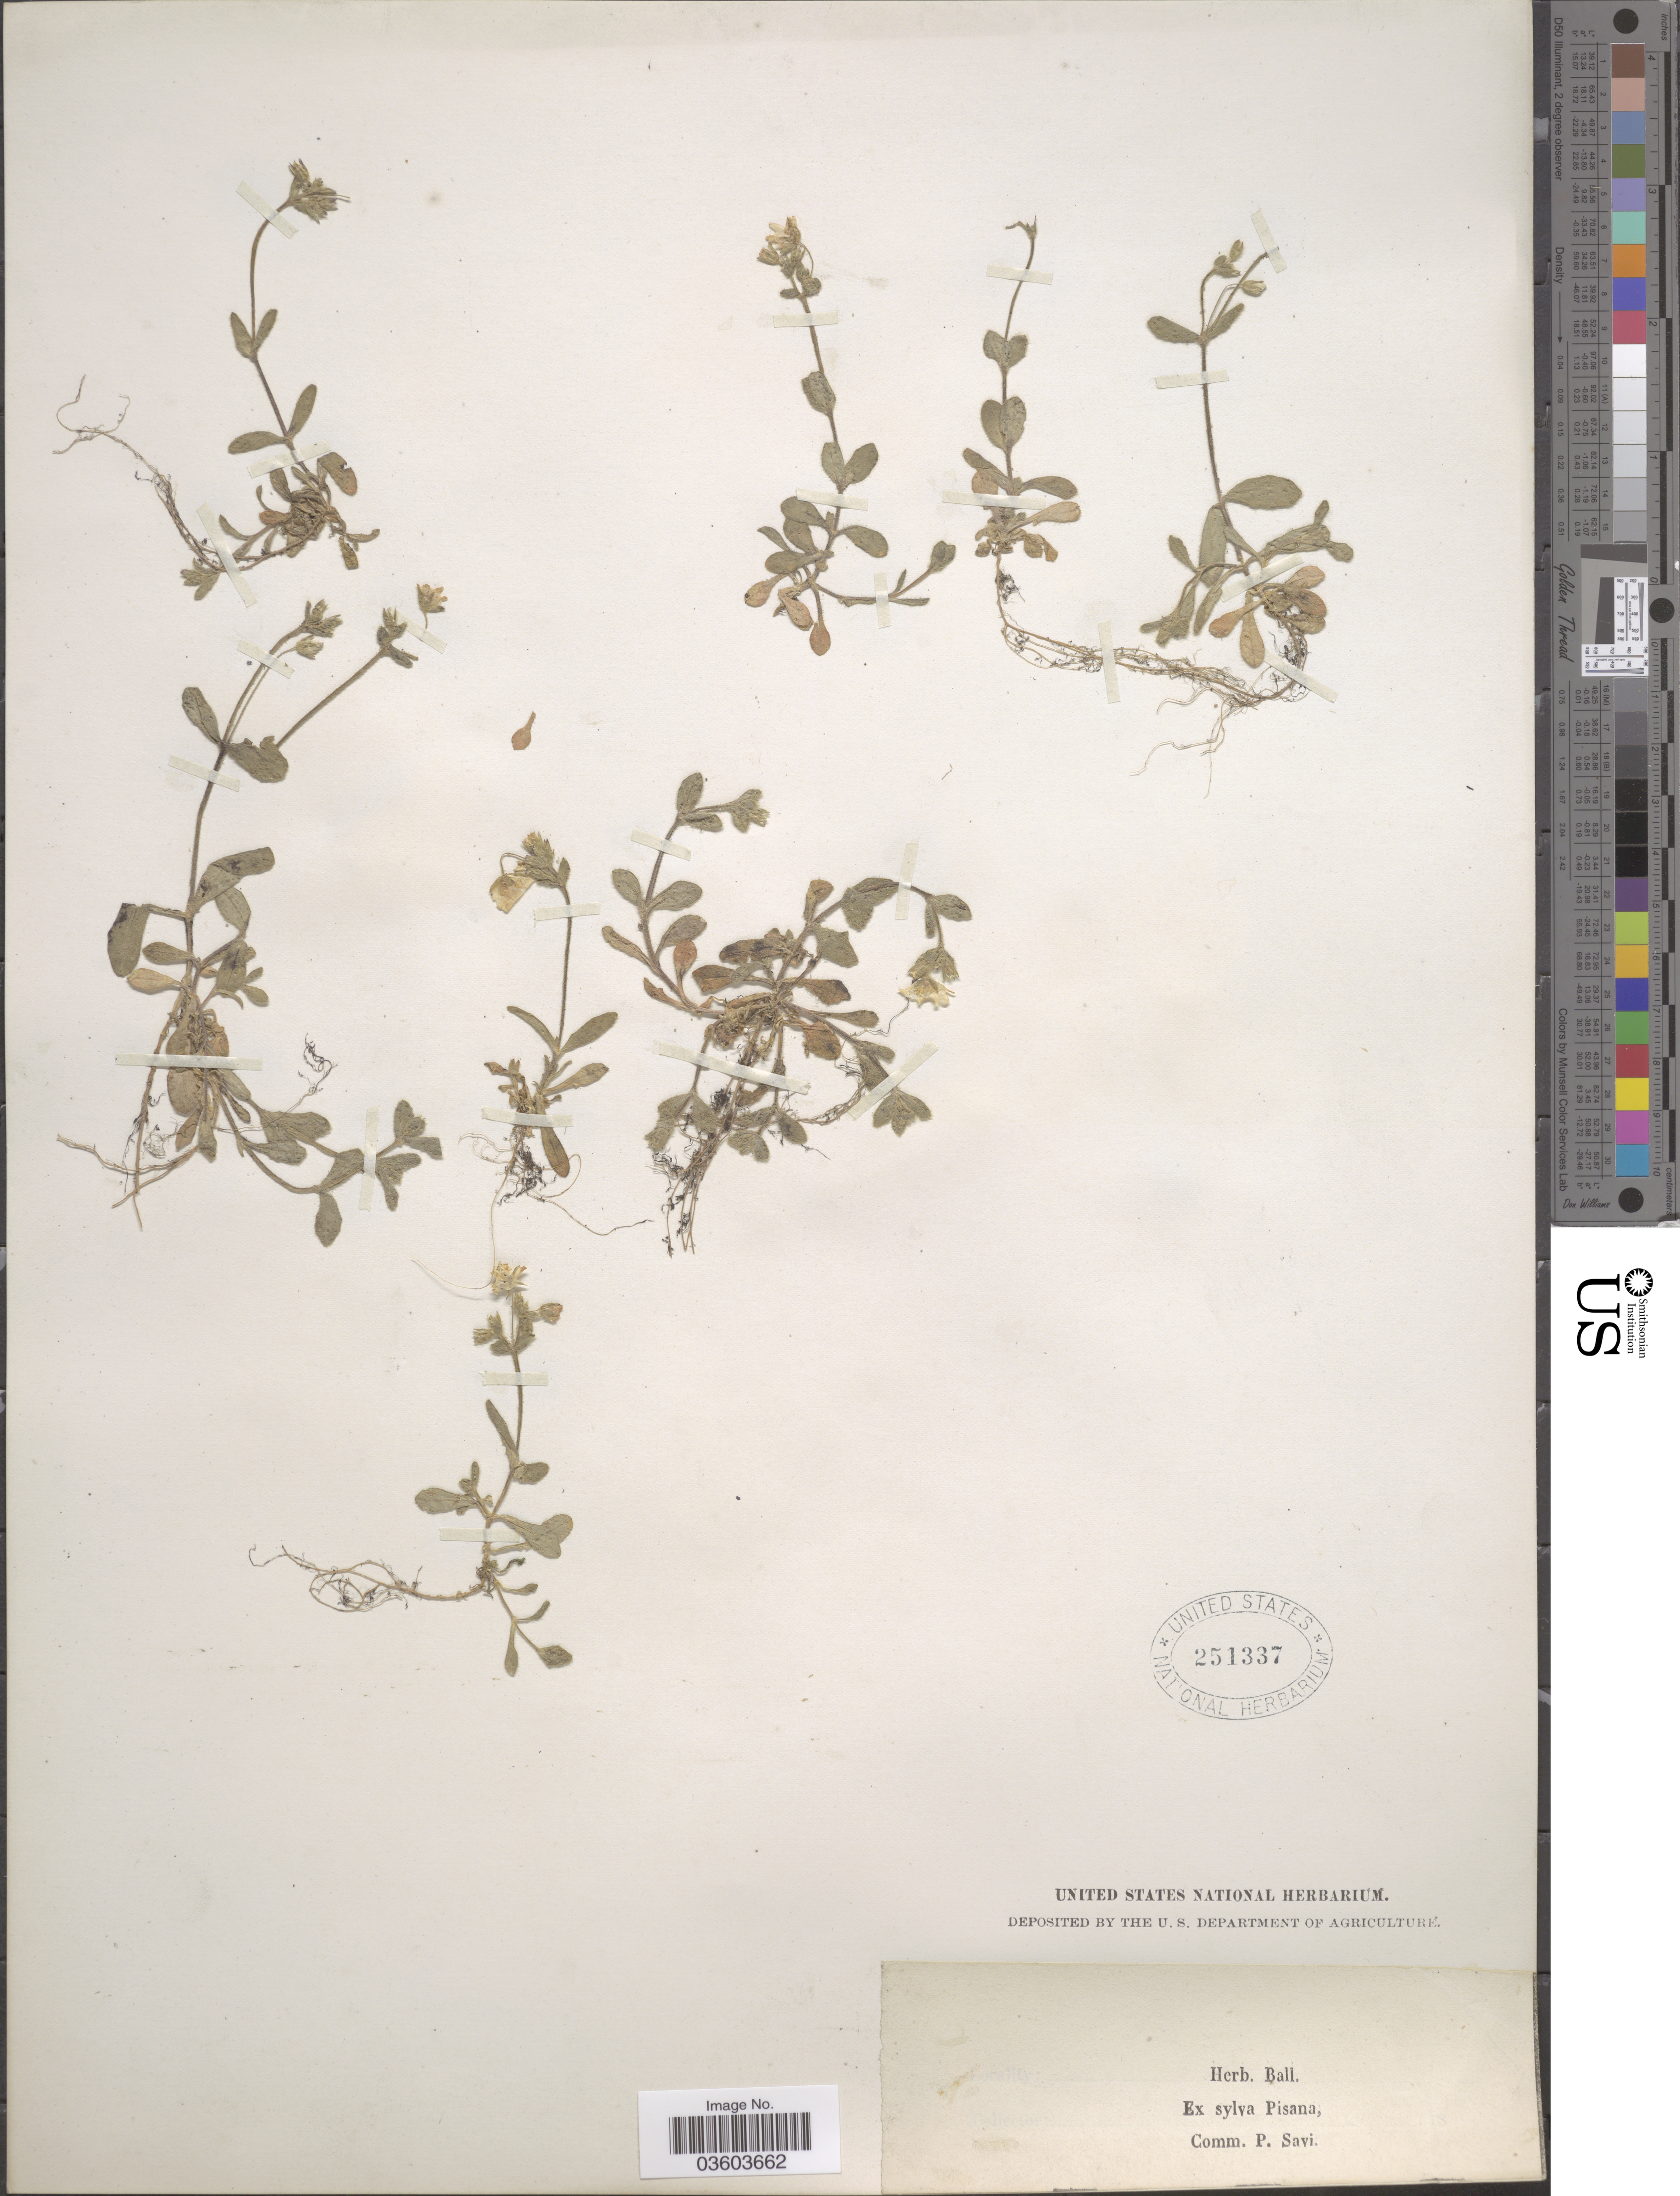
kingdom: Plantae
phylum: Tracheophyta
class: Magnoliopsida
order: Caryophyllales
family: Caryophyllaceae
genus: Cerastium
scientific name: Cerastium sp.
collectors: ex herb. Ball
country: Italy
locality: Ex sylva Pisana.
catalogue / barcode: US 251337